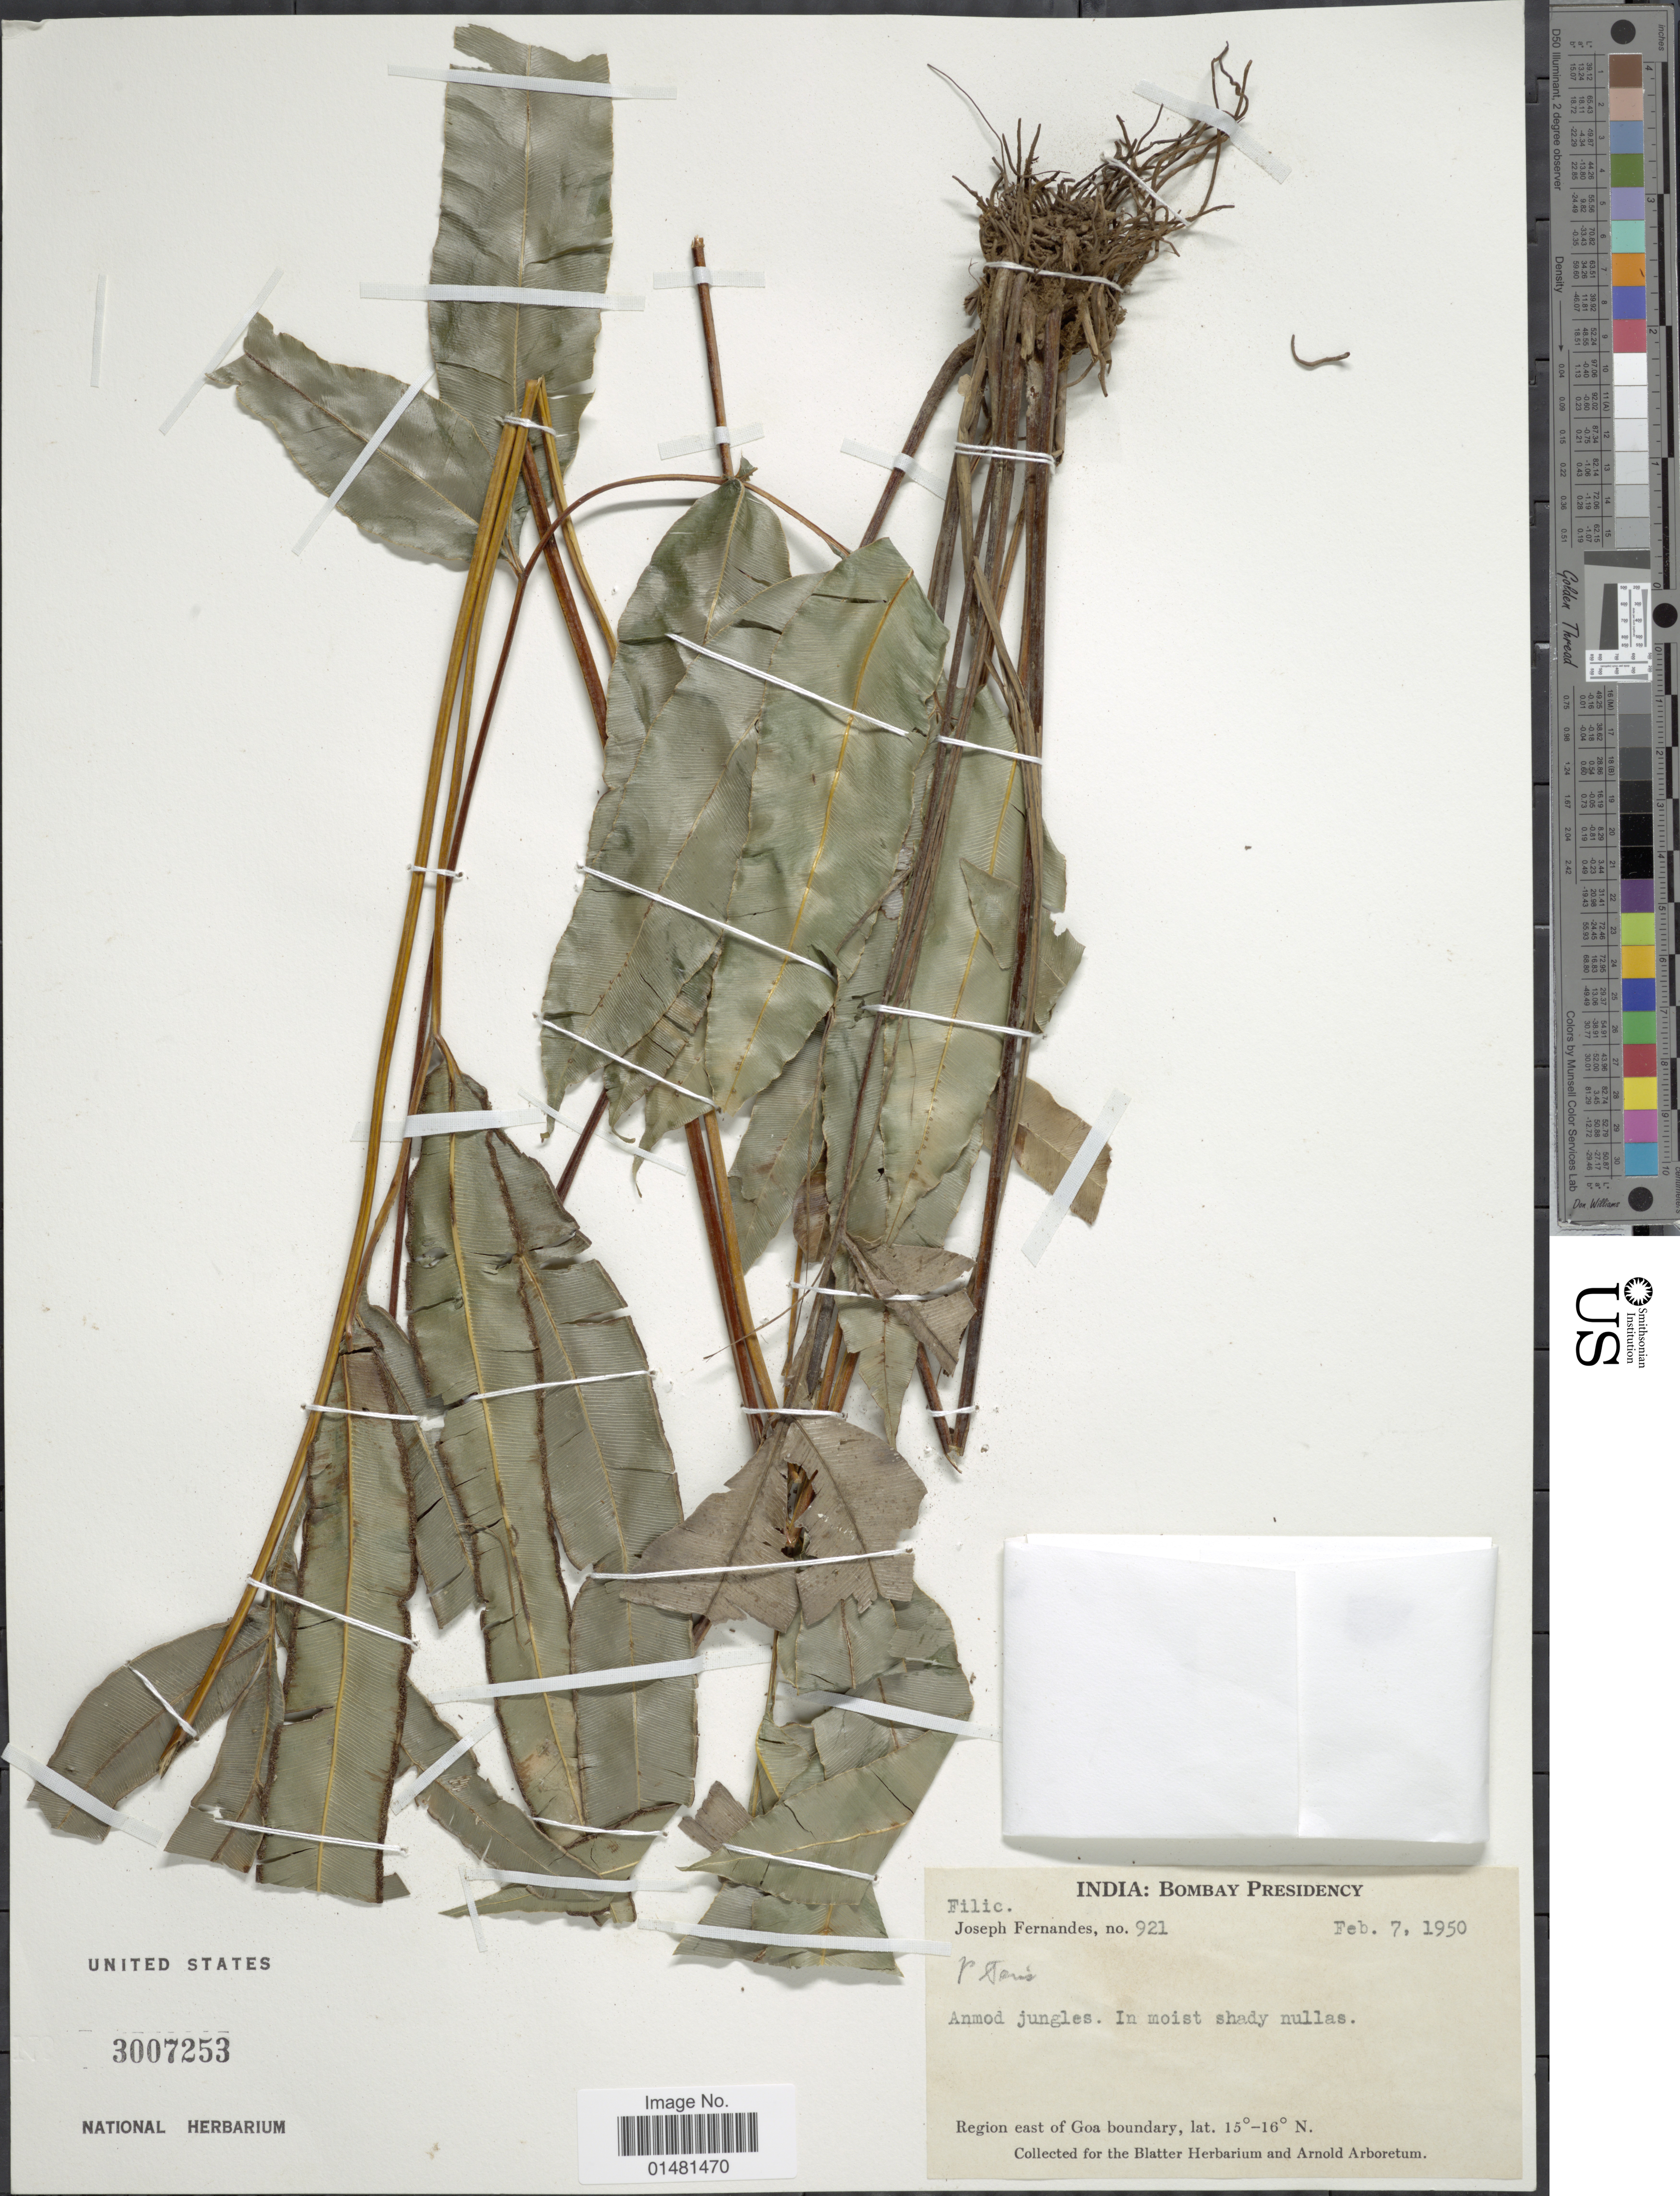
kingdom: Plantae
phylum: Tracheophyta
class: Polypodiopsida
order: Polypodiales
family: Pteridaceae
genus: Pteris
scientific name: Pteris sp.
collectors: J. Fernandes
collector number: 921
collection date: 1950-02-07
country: India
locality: Bombay Presidency, Anmod jungles. Region east of Goa boundary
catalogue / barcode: US 3007253